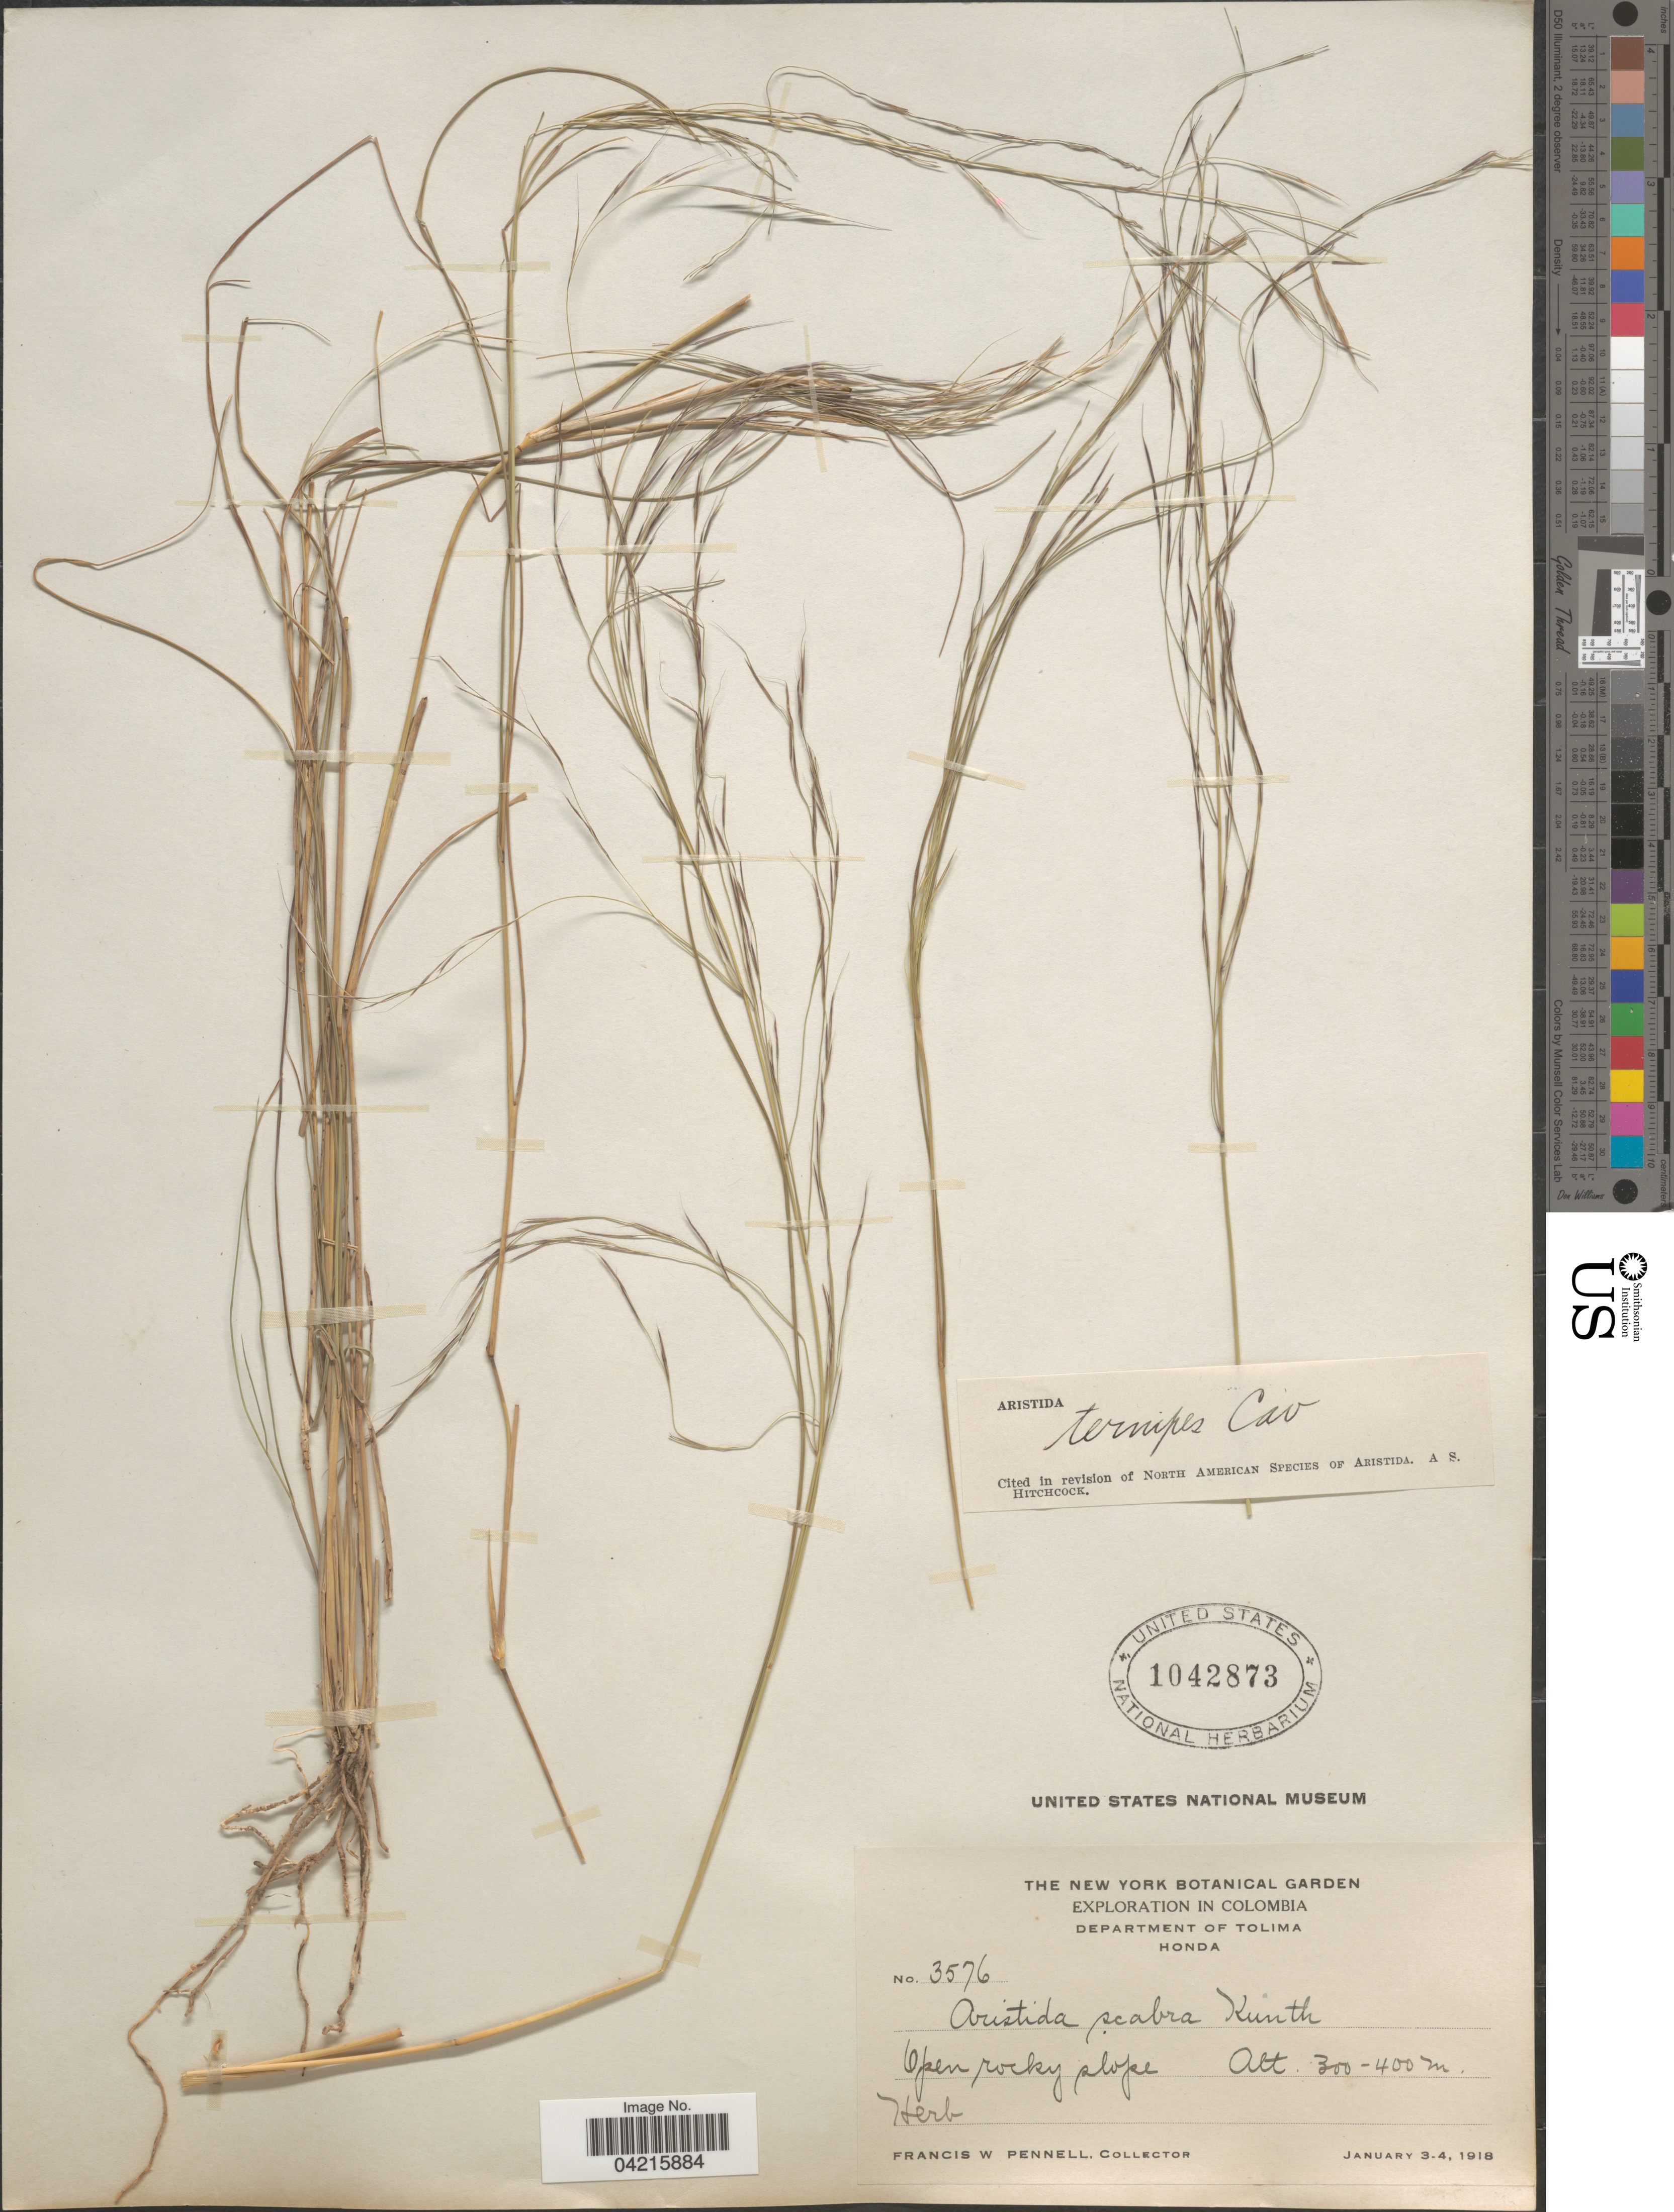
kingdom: Plantae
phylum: Tracheophyta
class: Liliopsida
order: Poales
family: Poaceae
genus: Aristida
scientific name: Aristida ternipes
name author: Cav.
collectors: F. W. Pennell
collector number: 3576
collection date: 1918-01-03/1918-01-04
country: Colombia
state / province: Tolima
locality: Exploration in Colombia. Department of Tolima. Honda.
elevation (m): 300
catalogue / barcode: US 1042873